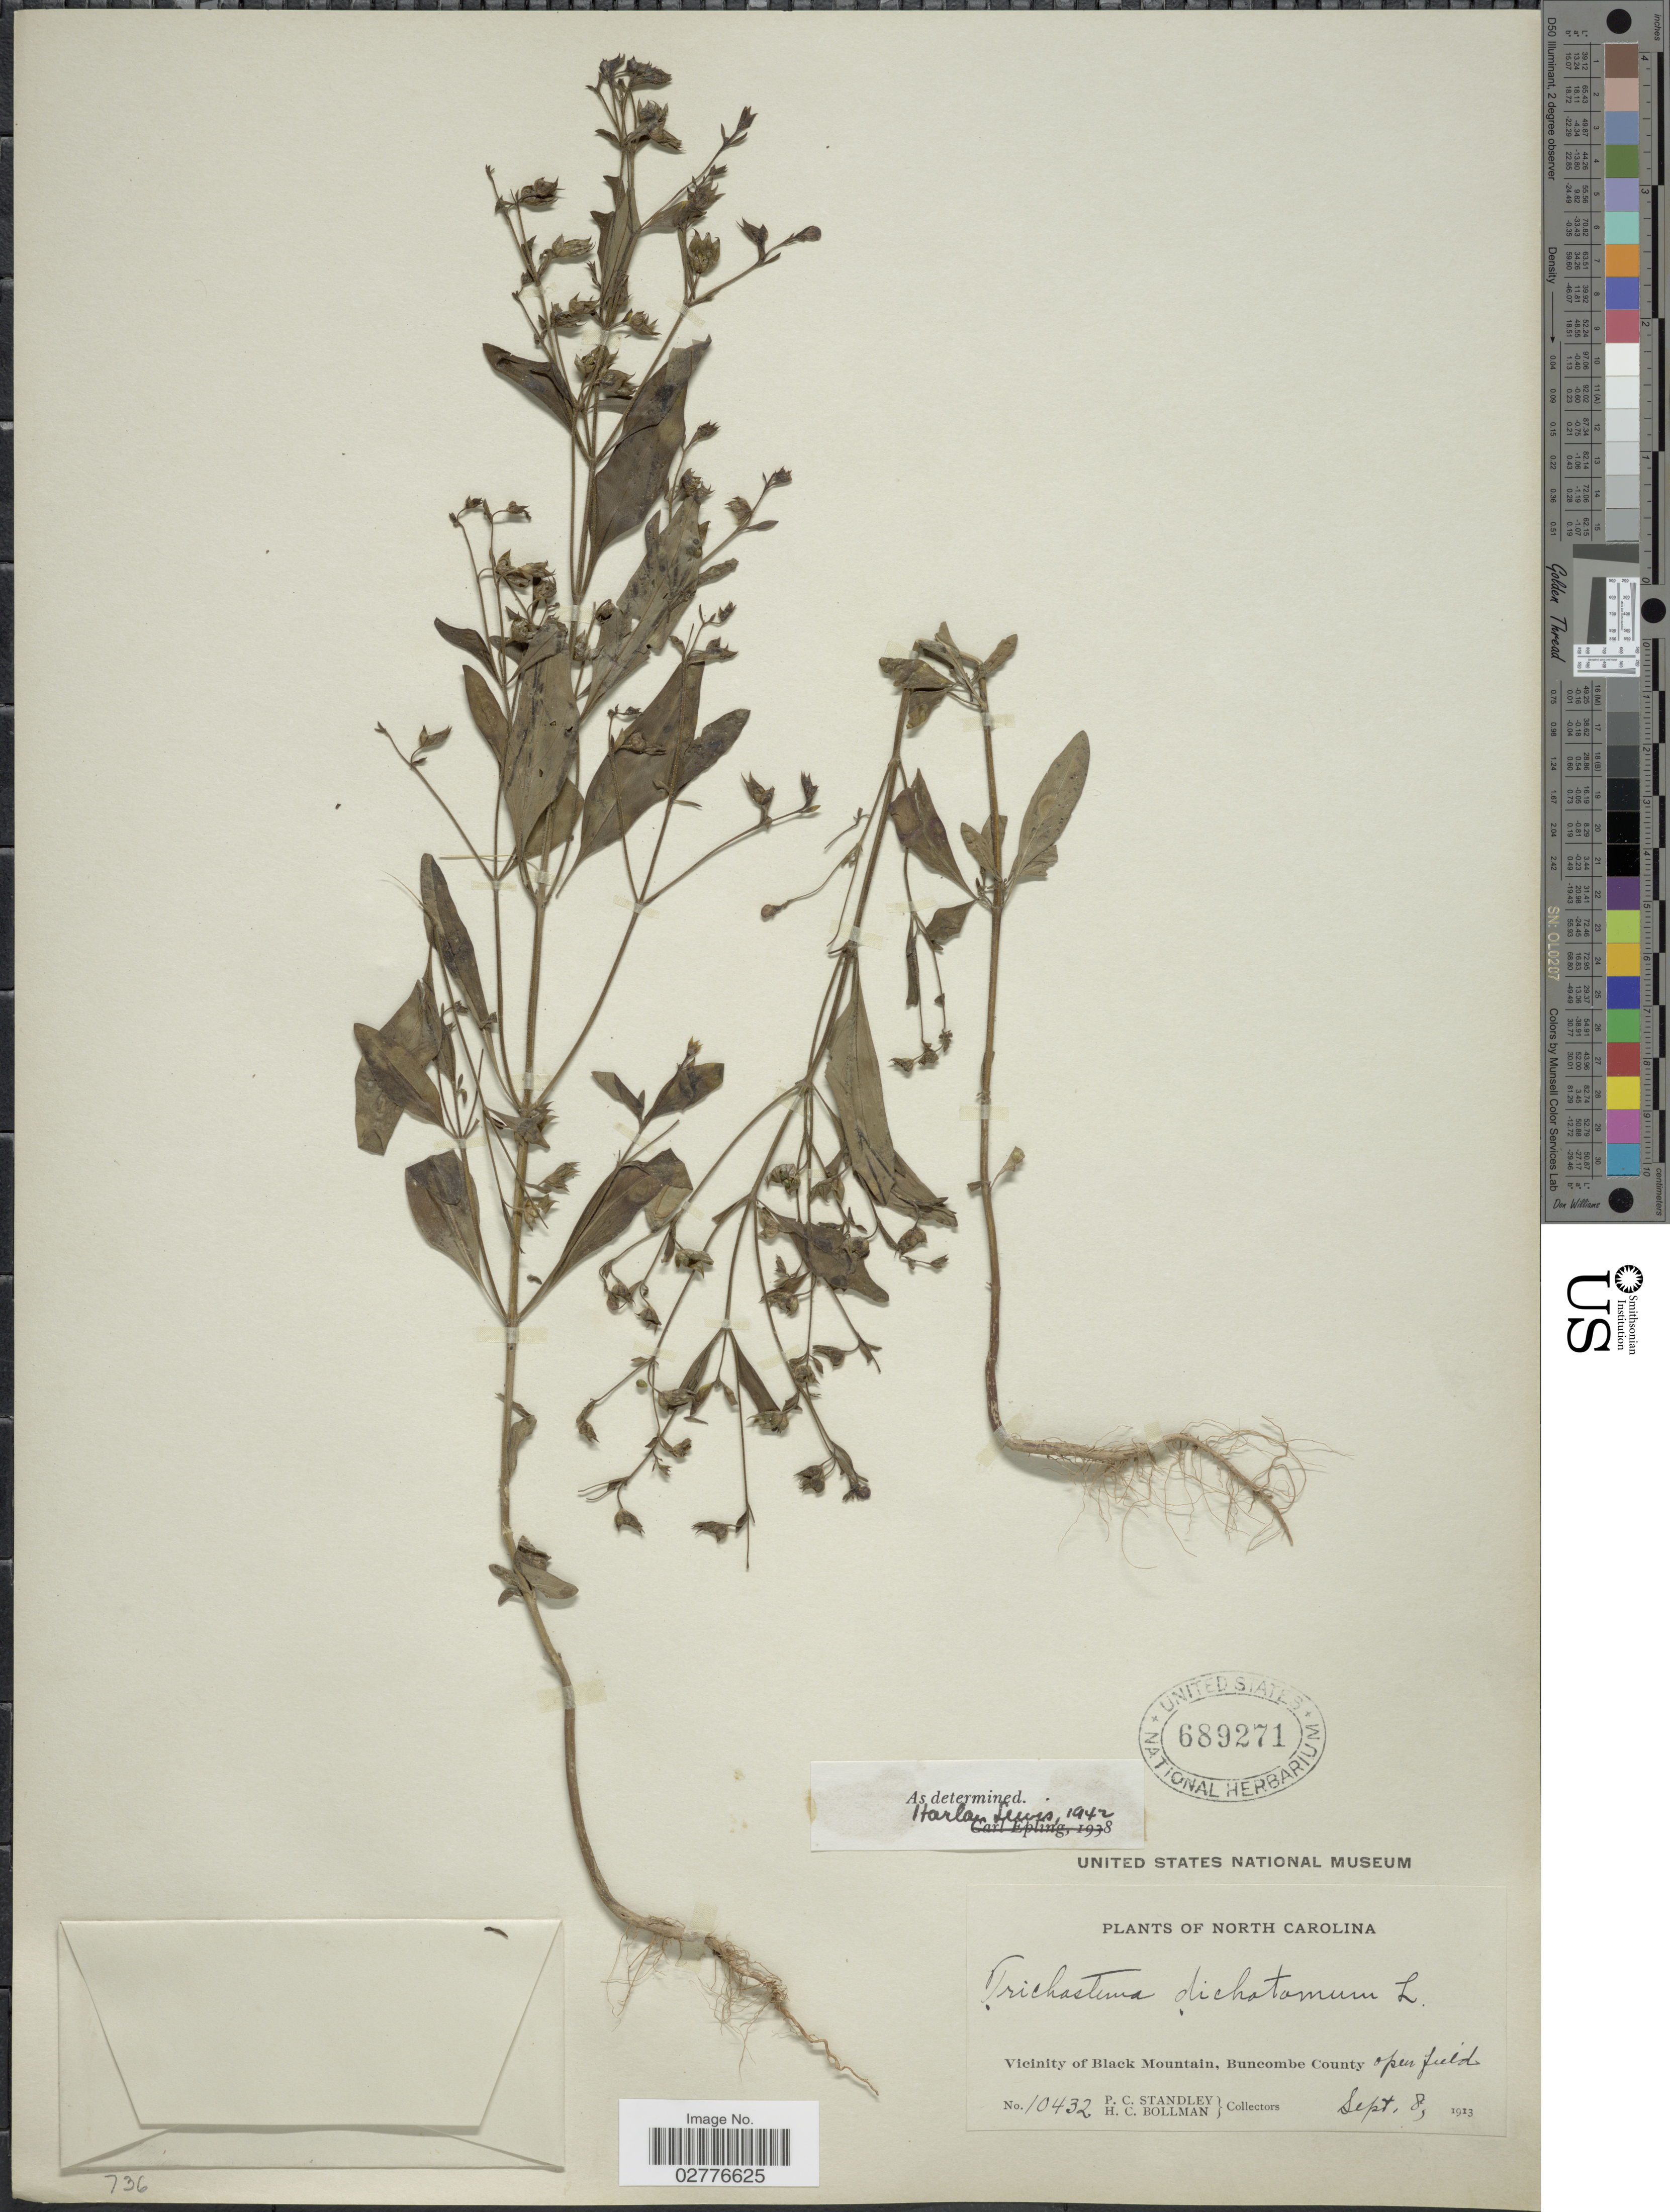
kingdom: Plantae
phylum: Tracheophyta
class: Magnoliopsida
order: Lamiales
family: Lamiaceae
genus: Trichostema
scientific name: Trichostema dichotomum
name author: L.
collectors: P. C. Standley & H. C. Bollman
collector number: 10432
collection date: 1913-09-08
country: United States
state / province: North Carolina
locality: Vicinity of Black Mountain, Buncombe County.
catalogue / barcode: US 689271